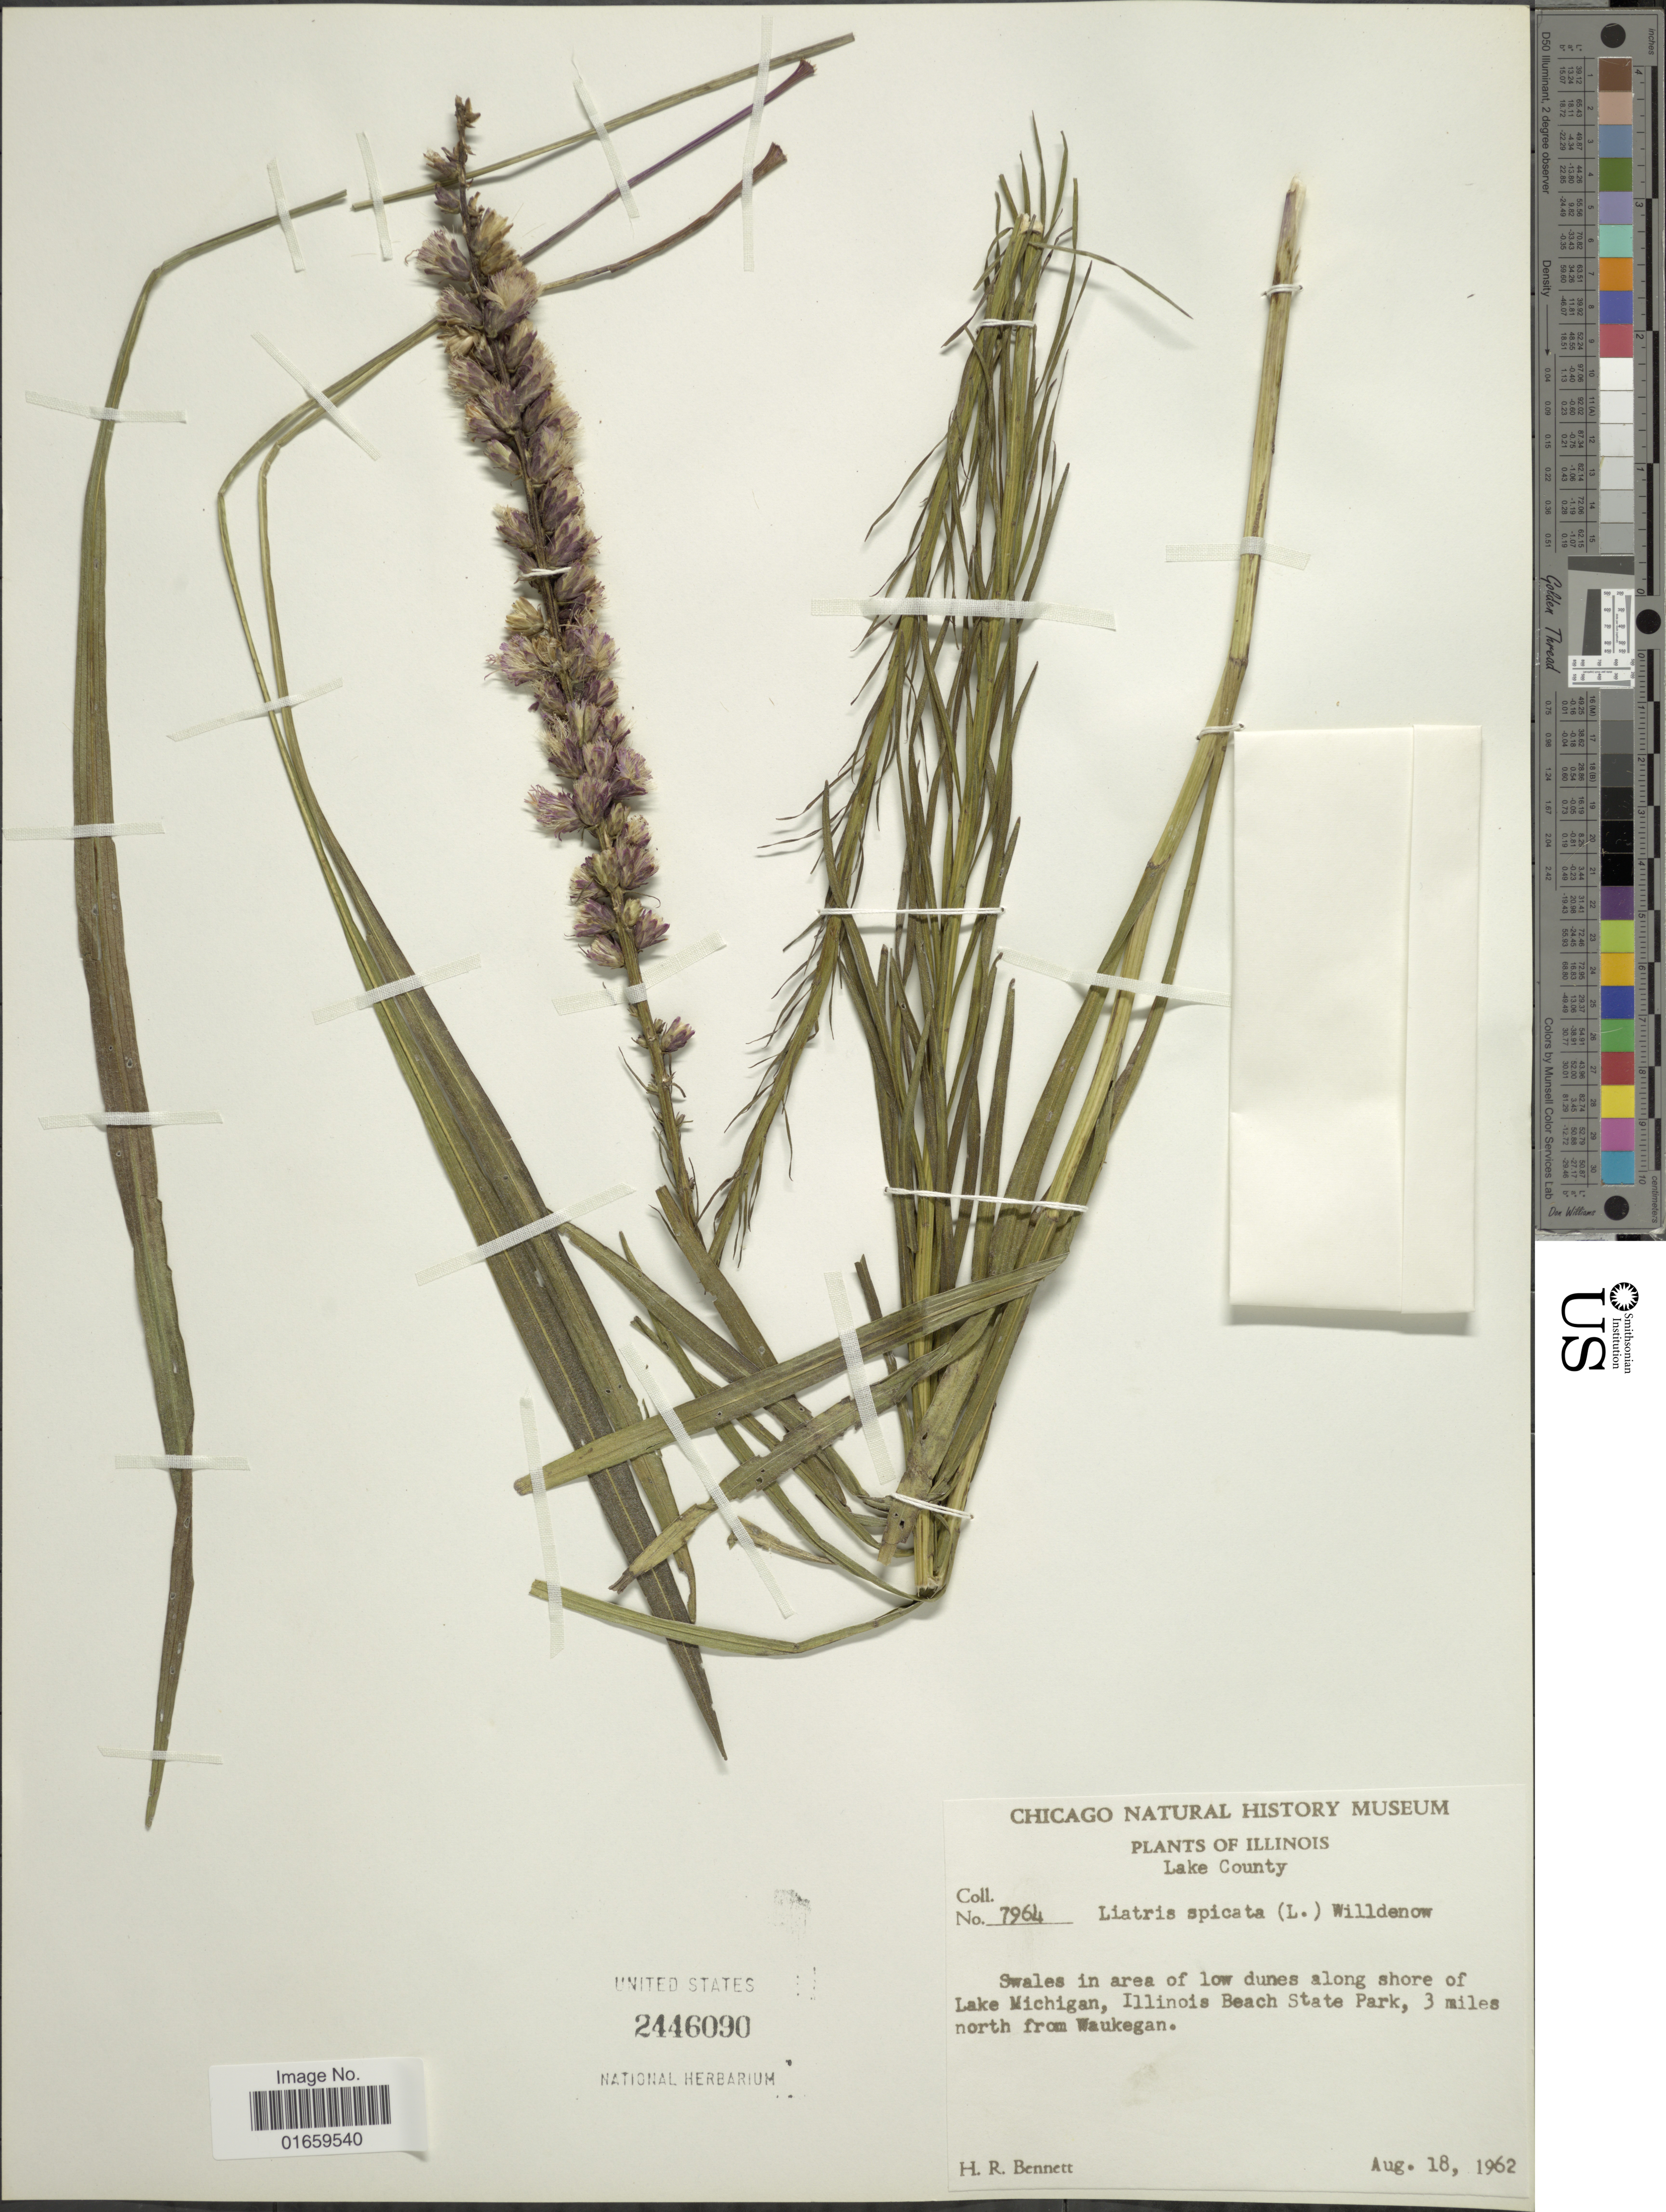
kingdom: Plantae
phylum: Tracheophyta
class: Magnoliopsida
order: Asterales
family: Asteraceae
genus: Liatris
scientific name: Liatris spicata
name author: (L.) Willd.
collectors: H. R. Bennett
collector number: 7964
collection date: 1962-08-18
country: United States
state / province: Illinois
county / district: Lake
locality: Illinois Beach State Park, 3 miles north from Waukegan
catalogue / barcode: US 2446090